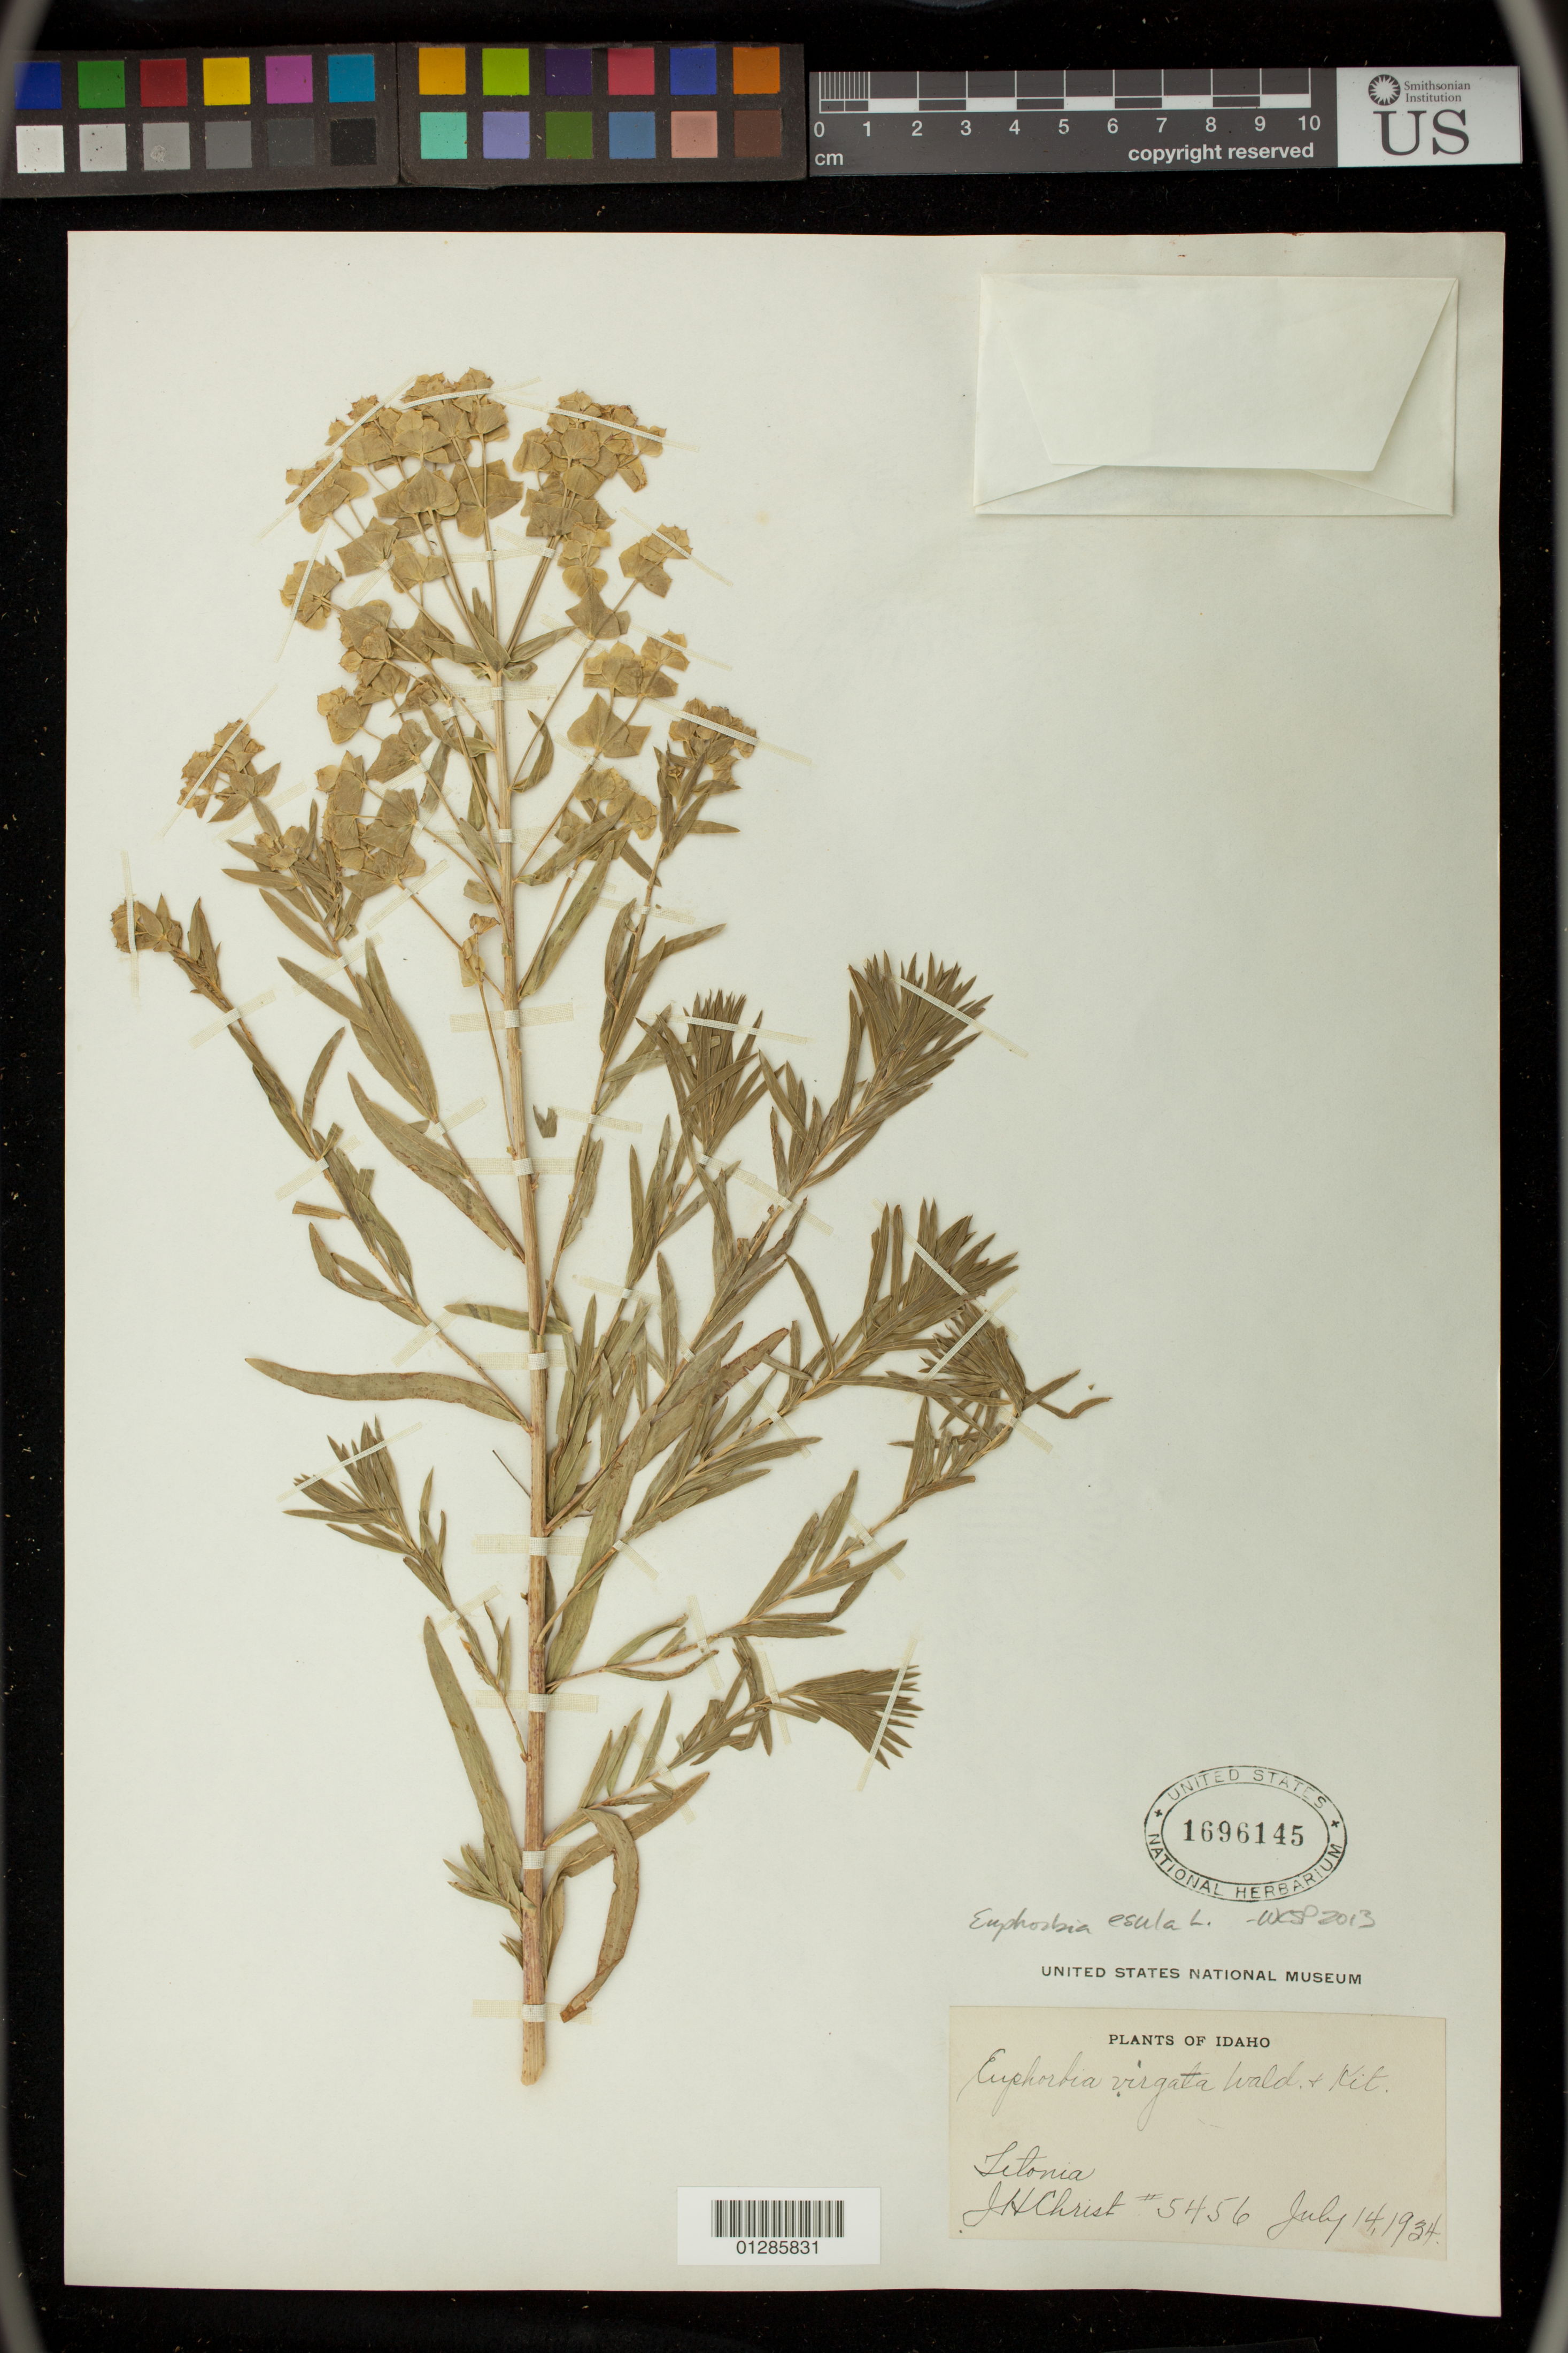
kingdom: Plantae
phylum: Tracheophyta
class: Magnoliopsida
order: Malpighiales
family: Euphorbiaceae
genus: Euphorbia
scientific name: Euphorbia esula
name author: L.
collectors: J. H. Christ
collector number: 5456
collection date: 1934-07-14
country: United States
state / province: Idaho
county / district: Teton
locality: Tetonia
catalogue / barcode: US 1696145